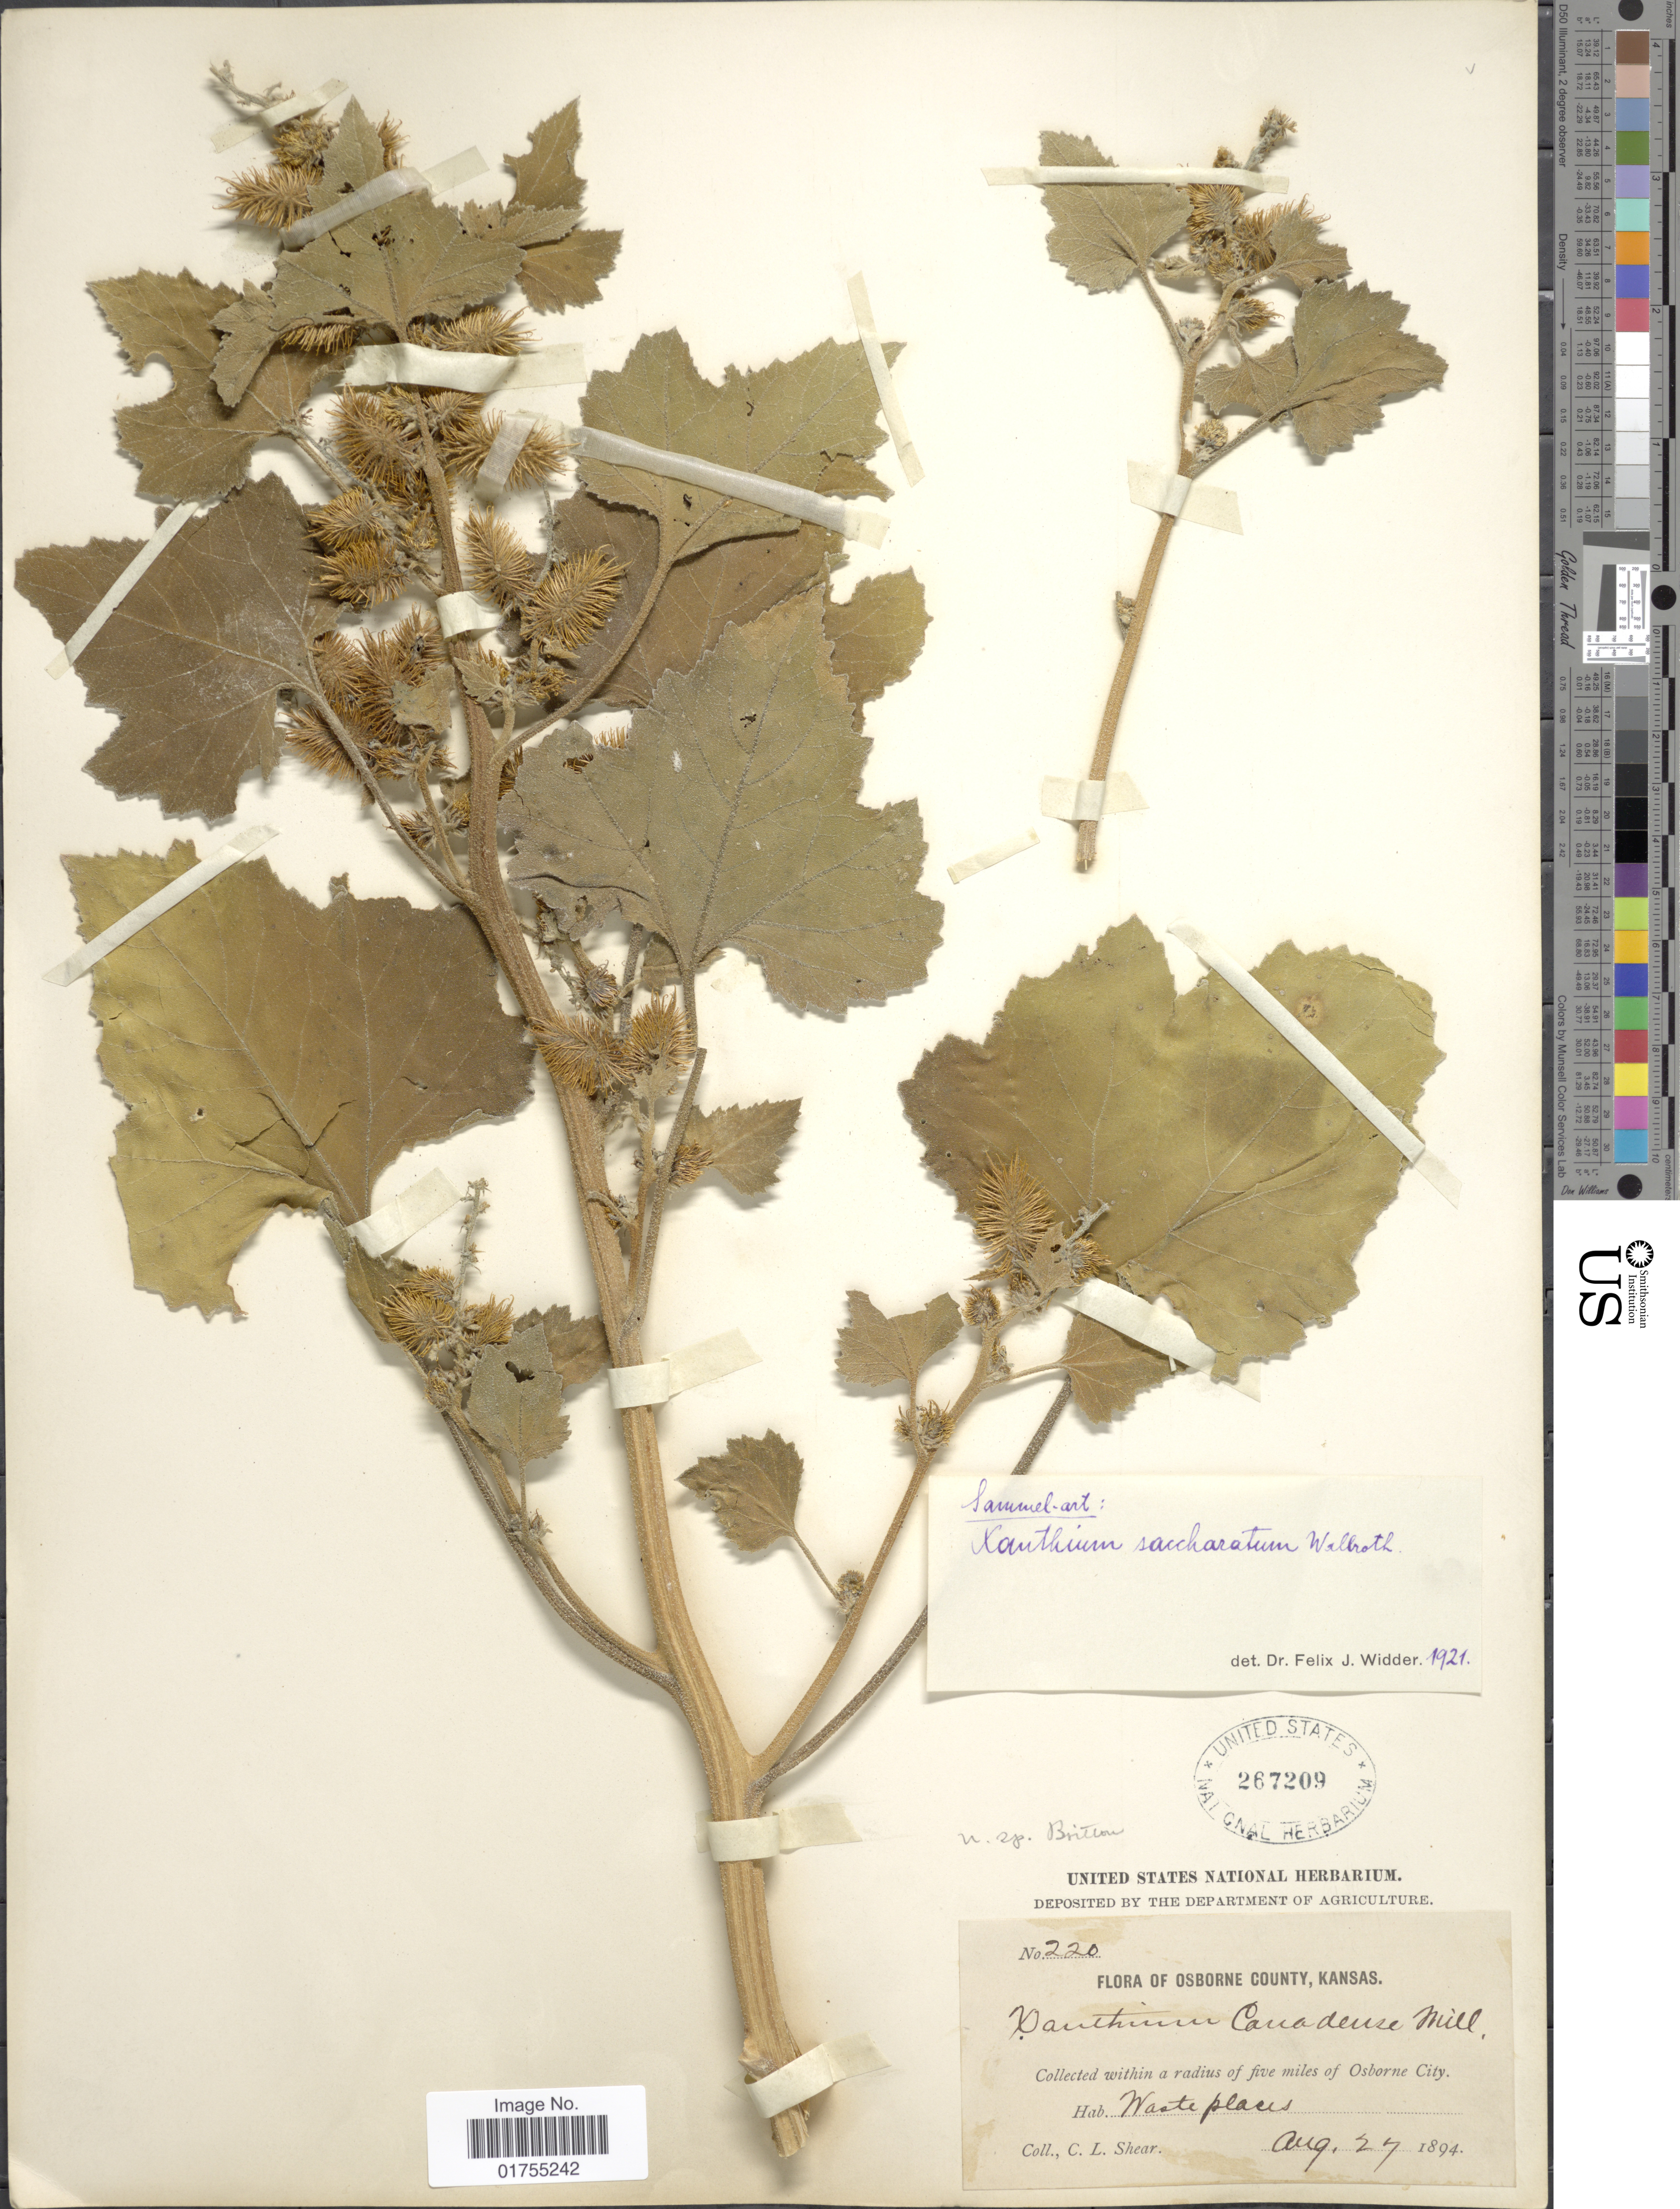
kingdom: Plantae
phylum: Tracheophyta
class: Magnoliopsida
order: Asterales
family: Asteraceae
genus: Xanthium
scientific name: Xanthium strumarium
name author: L.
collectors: C. L. Shear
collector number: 220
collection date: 1894-08-27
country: United States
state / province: Kansas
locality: Osborne County. Within a radius of five miles of Osborne City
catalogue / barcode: US 267209